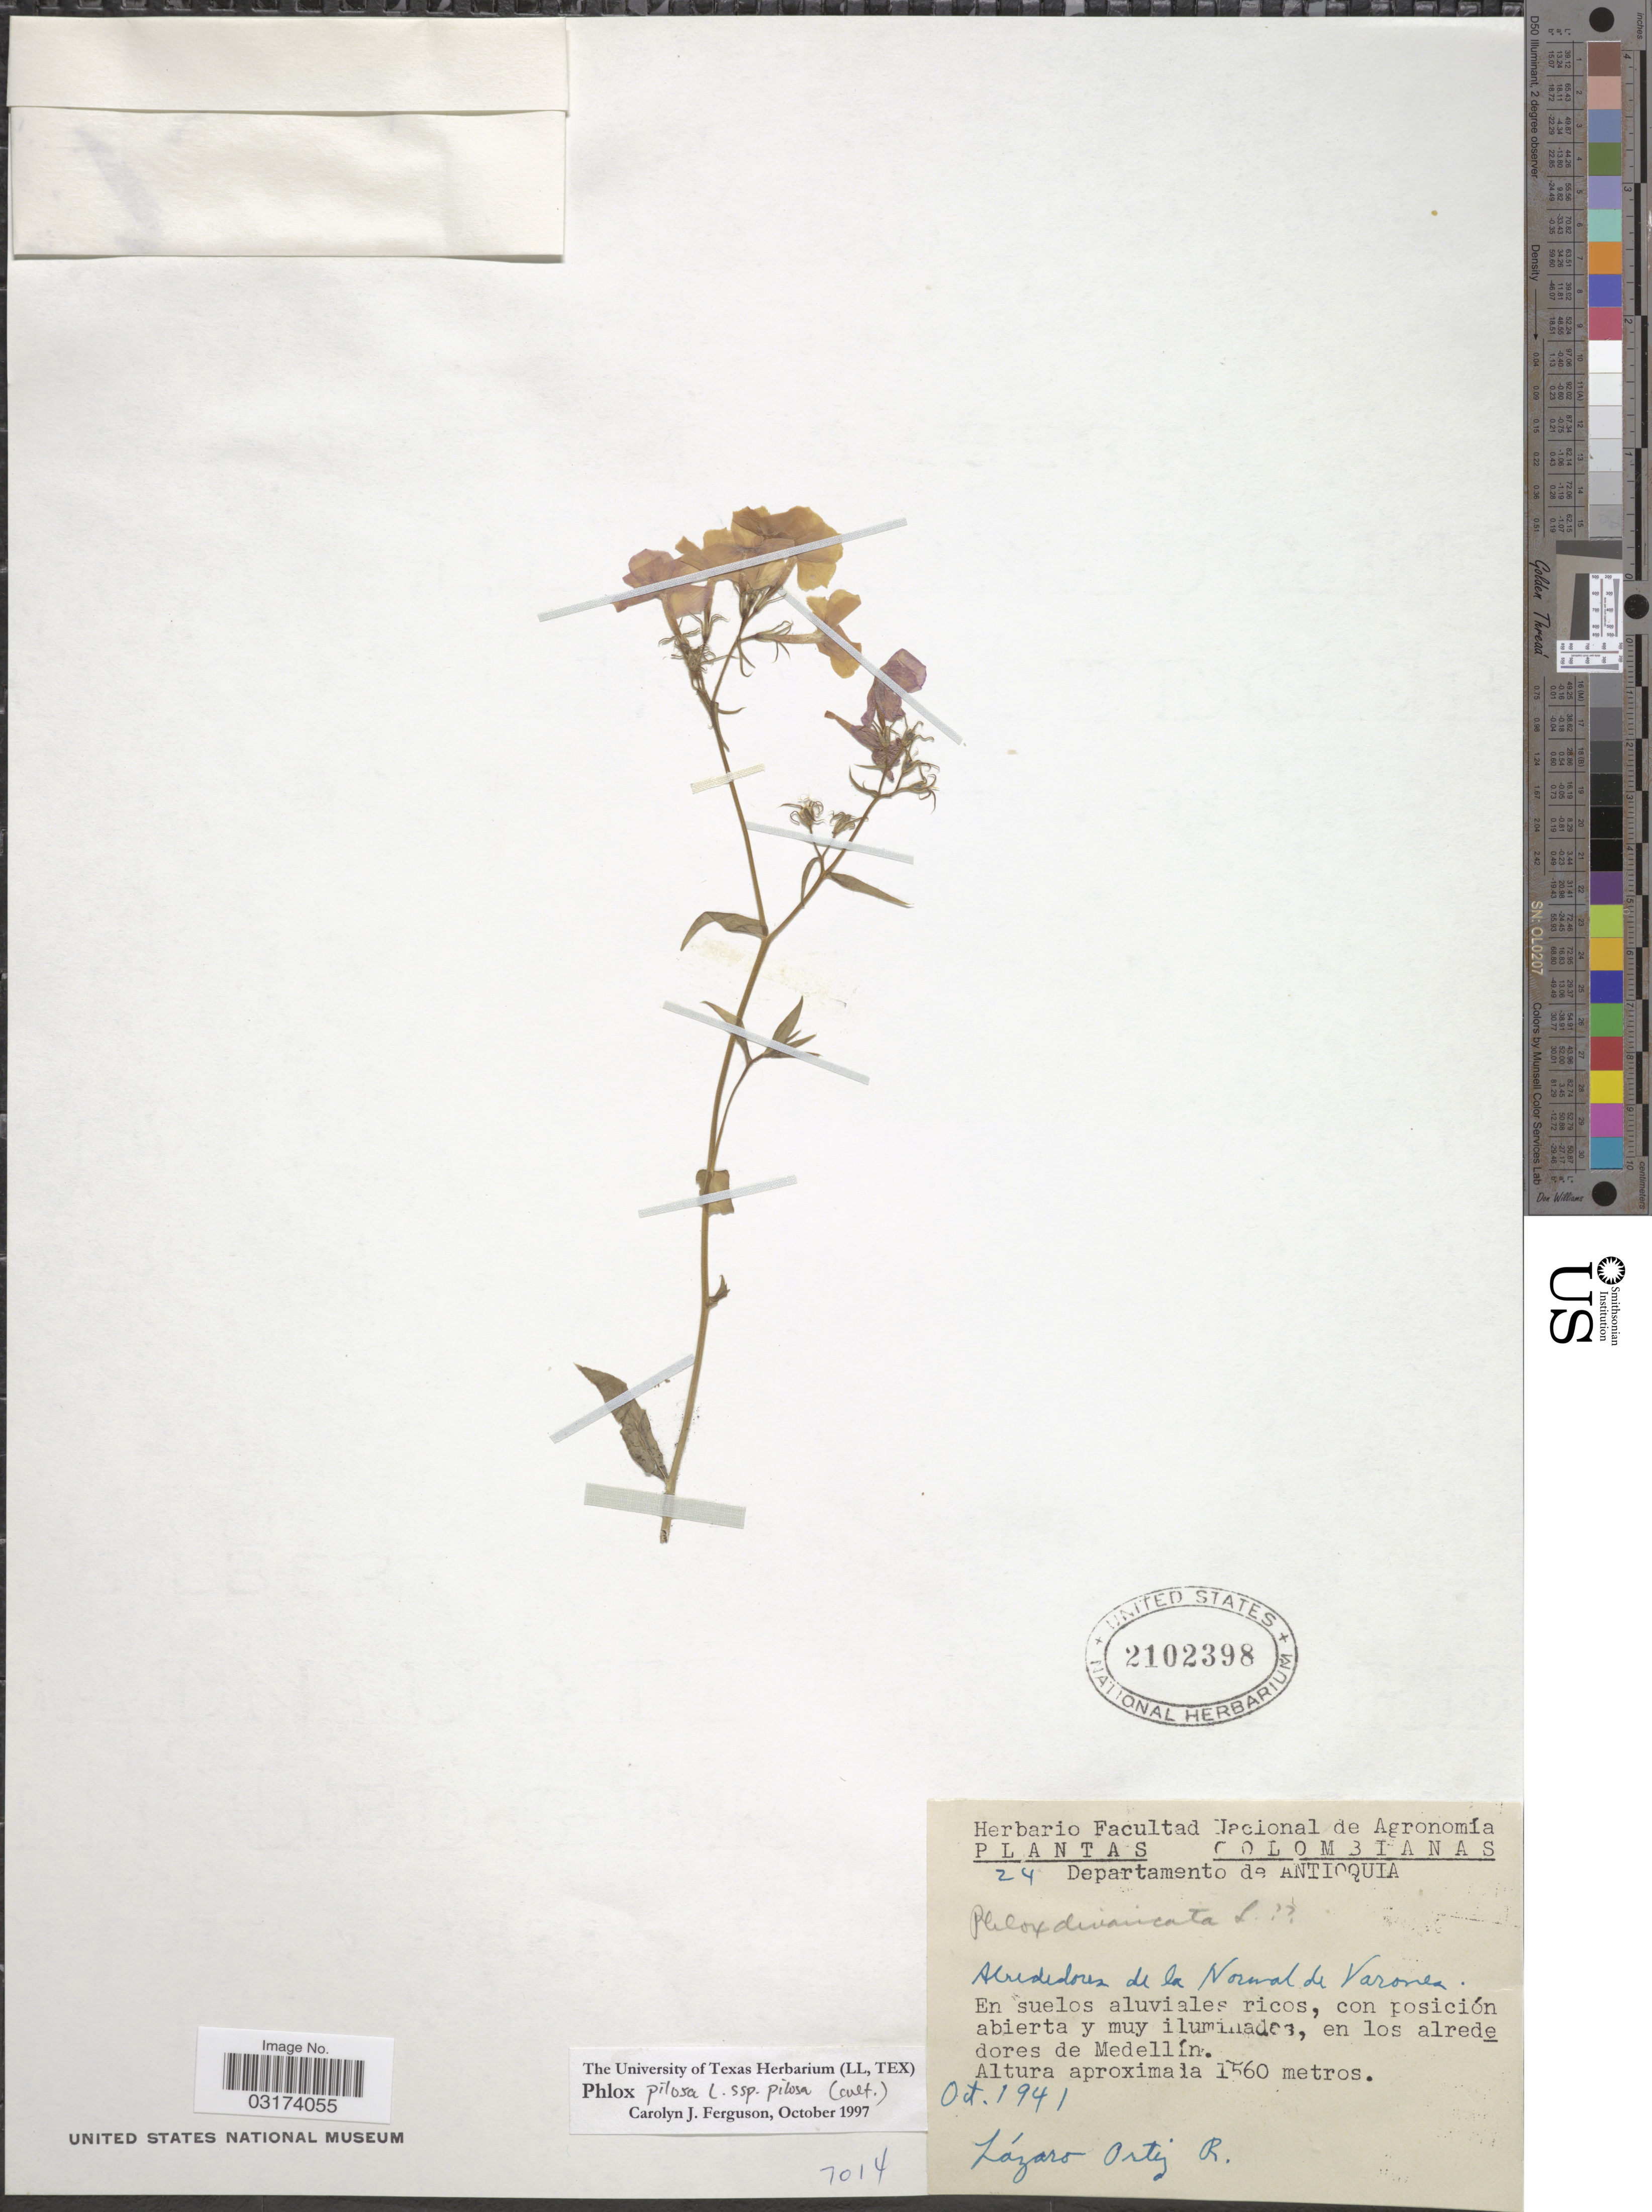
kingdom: Plantae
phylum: Tracheophyta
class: Magnoliopsida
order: Ericales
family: Polemoniaceae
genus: Phlox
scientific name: Phlox pilosa subsp. pilosa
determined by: Ferguson, C. J.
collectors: L. Ortiz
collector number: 24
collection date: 1941-10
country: Colombia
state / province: Antioquia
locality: Departamento de Antioquia, En suelos aluviales ricos, con posición abierta y muy iluminades, en los alrededores de Medellín.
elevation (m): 1560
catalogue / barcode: US 2102398